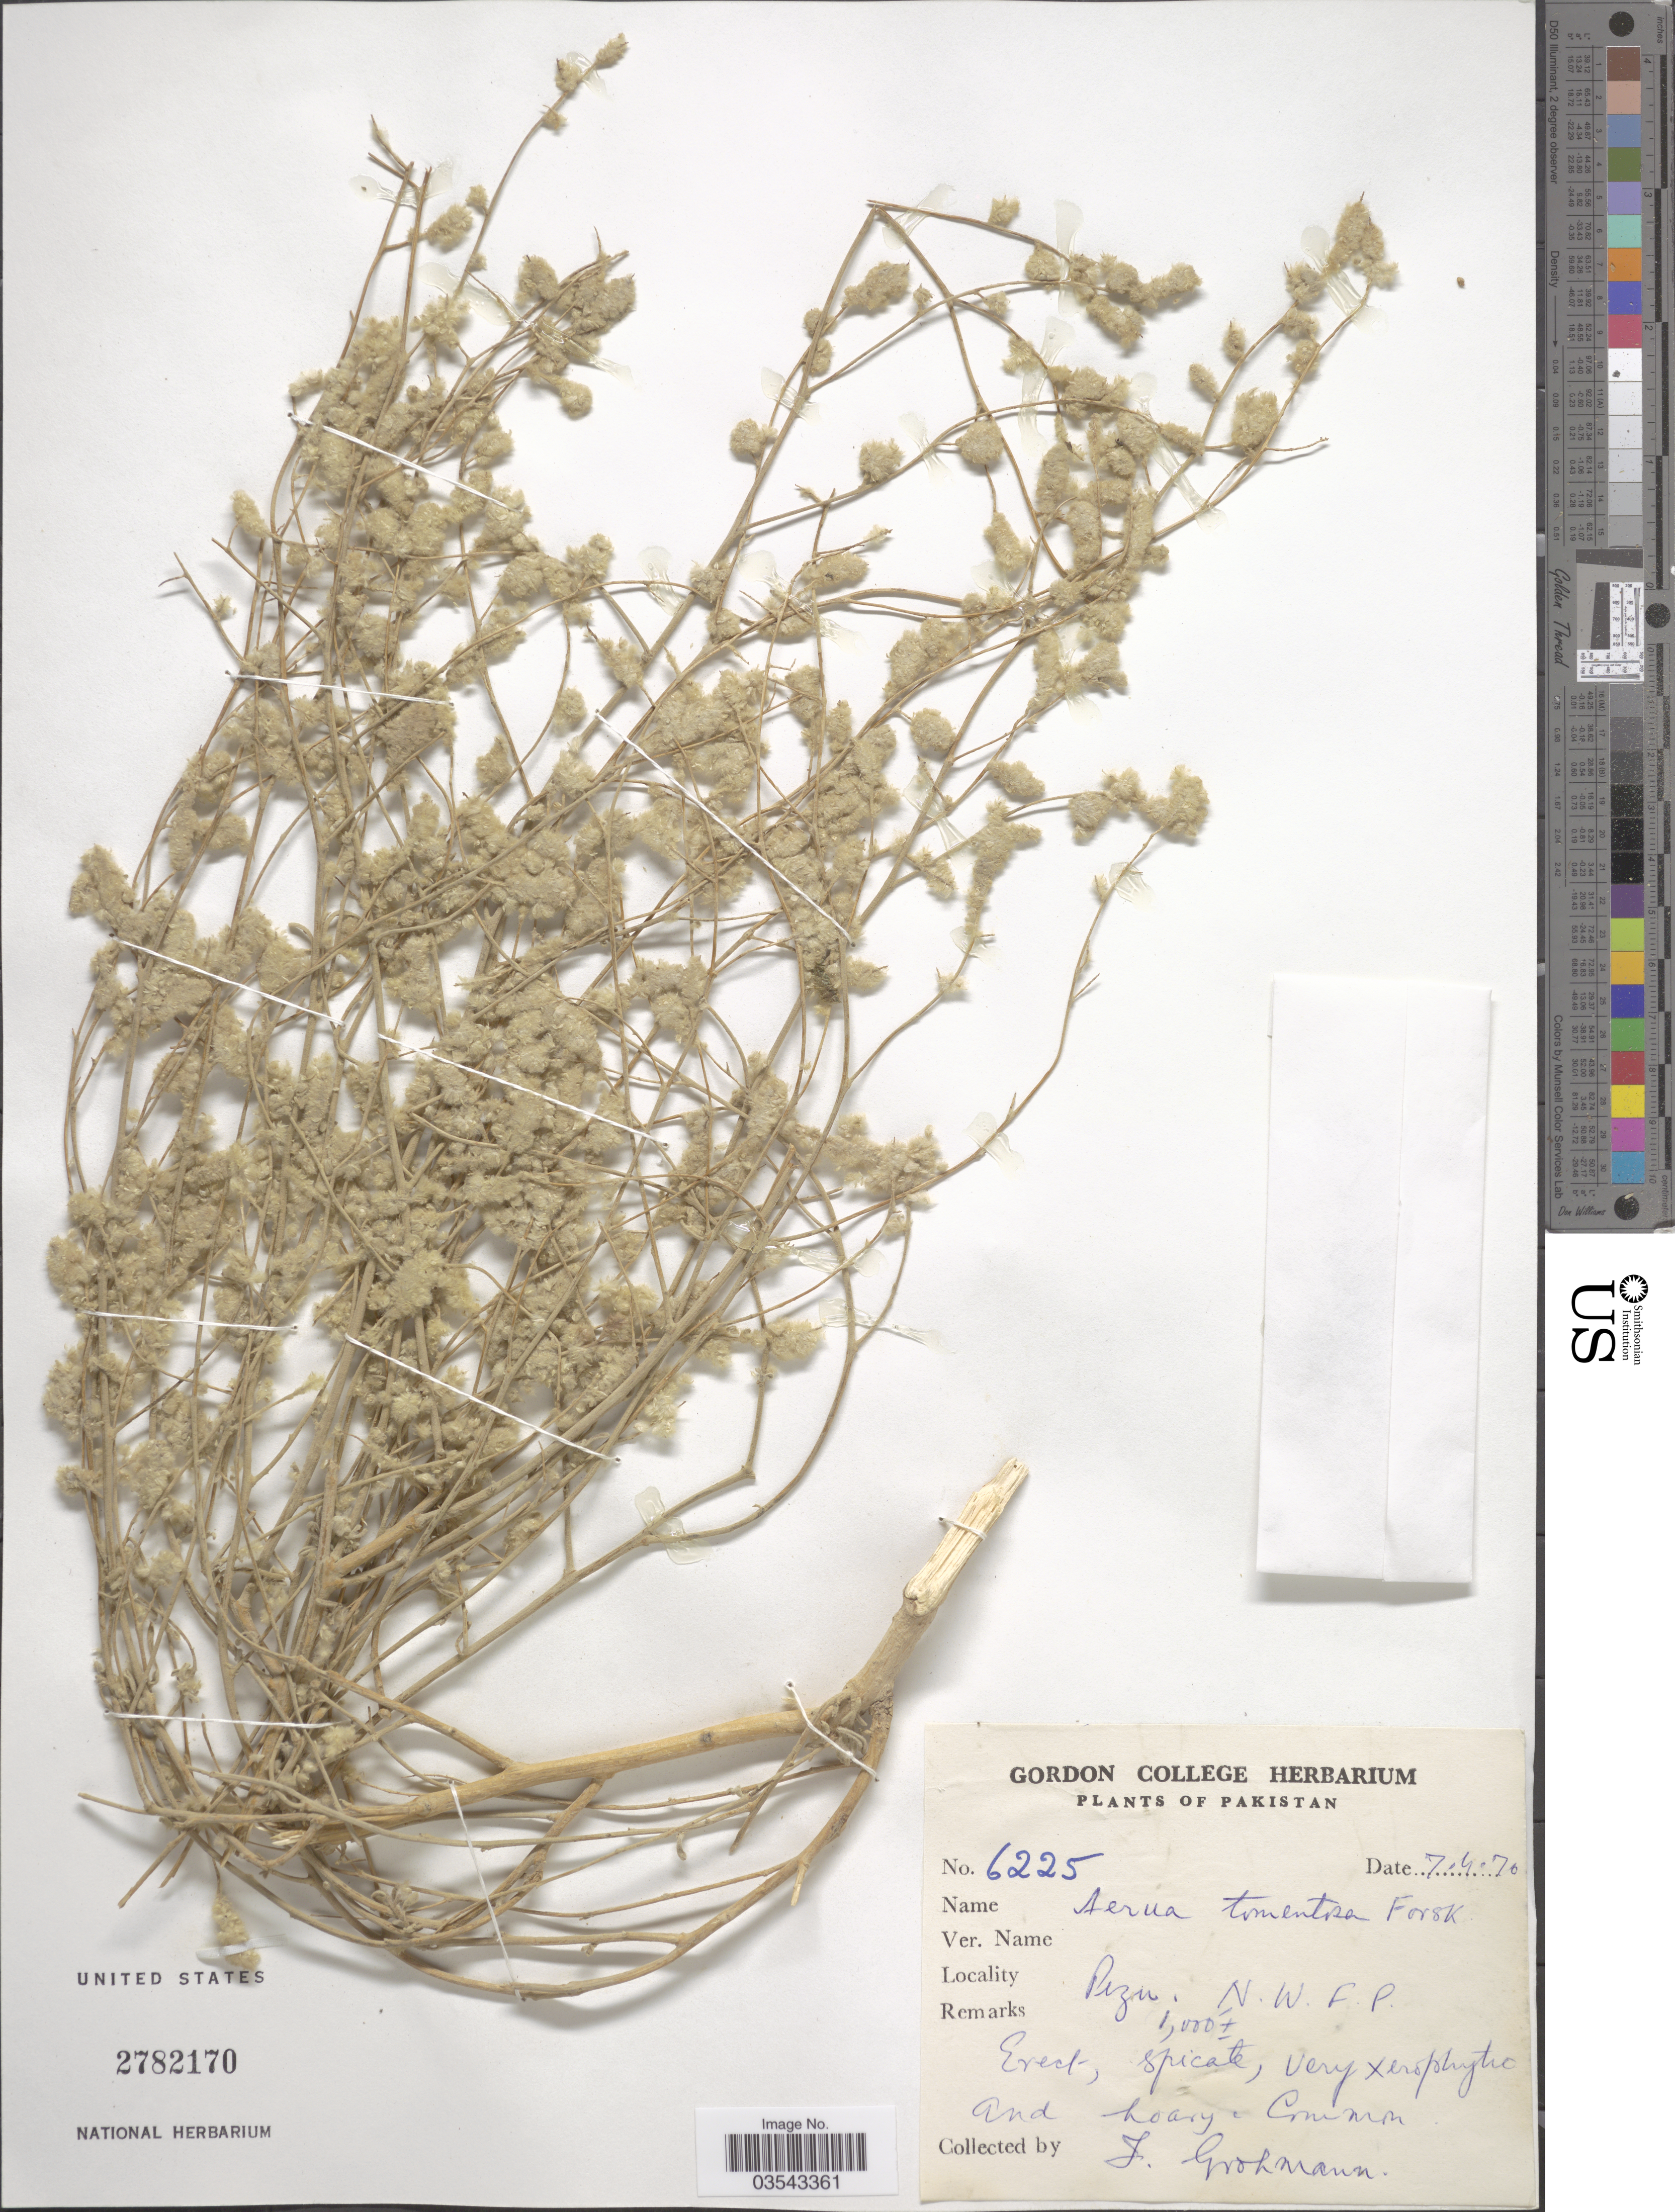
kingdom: Plantae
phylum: Tracheophyta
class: Magnoliopsida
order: Caryophyllales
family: Amaranthaceae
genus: Aerva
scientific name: Aerva javanica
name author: (Burm. f.) Juss. ex Schult.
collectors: F. Grohmann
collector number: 6225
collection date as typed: Transcribed d/m/y: 7/4/70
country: Pakistan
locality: Pezu, N.W.F.P.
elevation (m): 305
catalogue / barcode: US 2782170